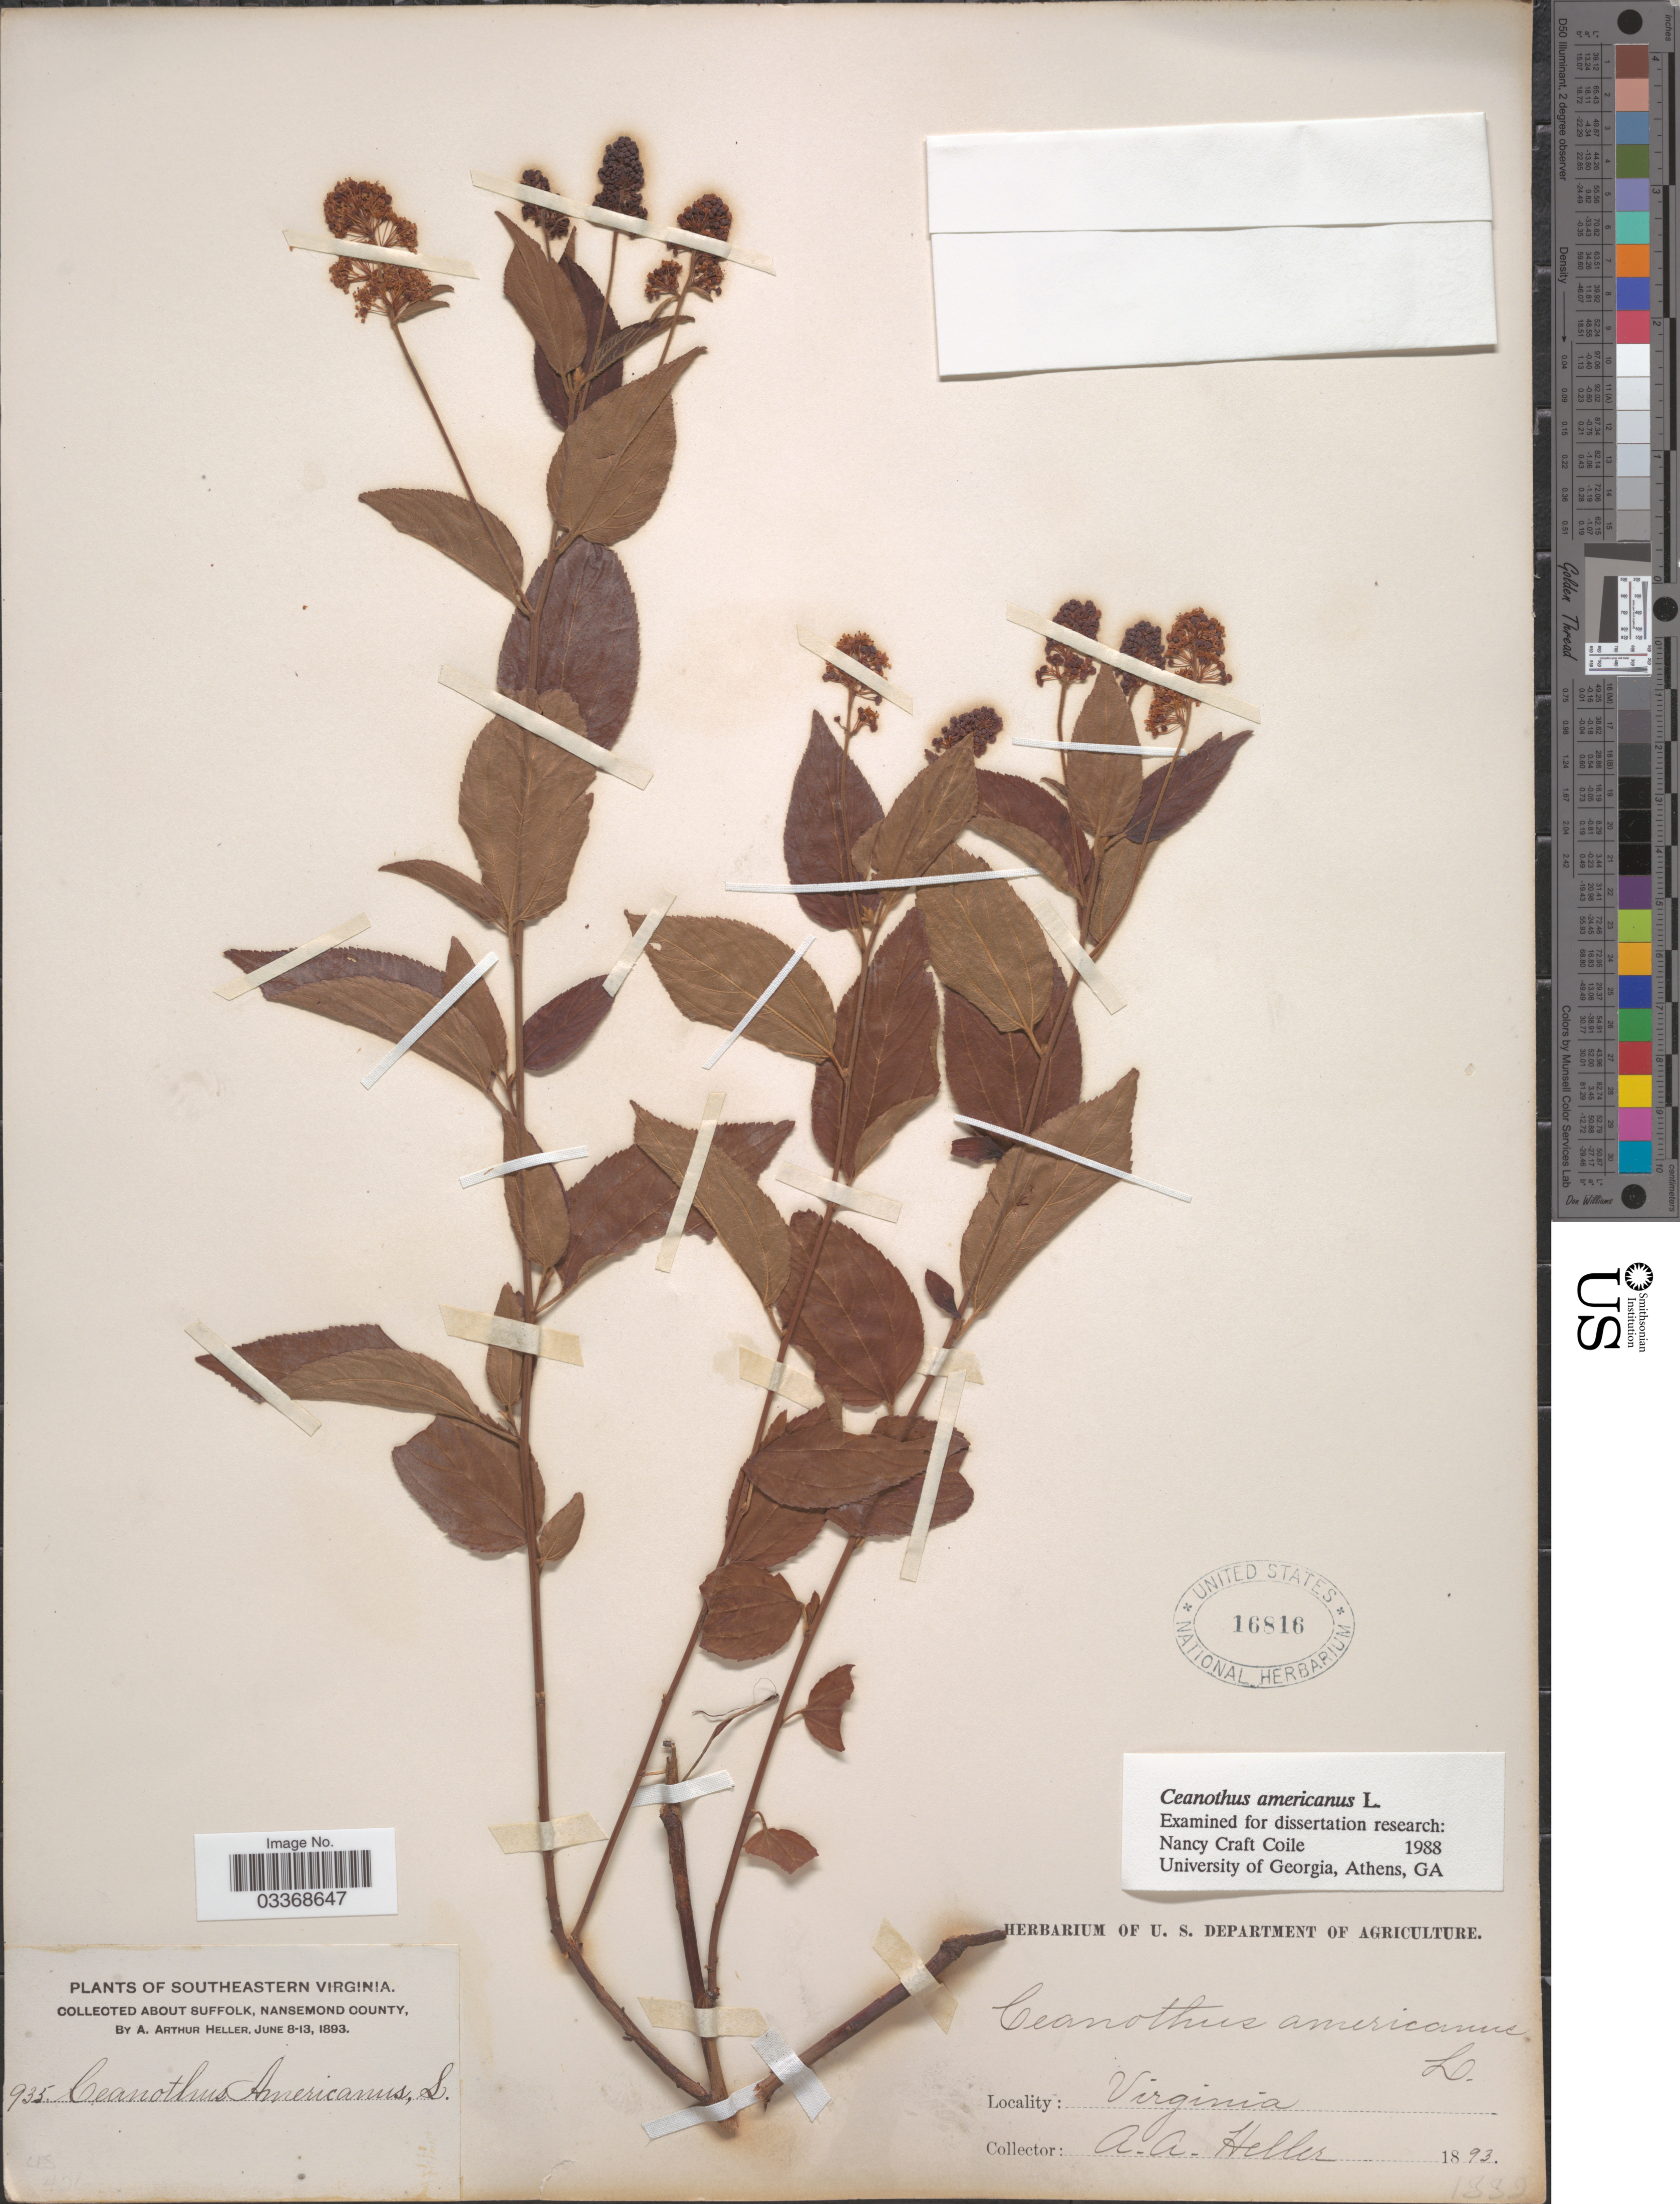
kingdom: Plantae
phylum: Tracheophyta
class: Magnoliopsida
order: Rosales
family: Rhamnaceae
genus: Ceanothus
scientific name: Ceanothus americanus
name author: L.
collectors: A. A. Heller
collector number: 935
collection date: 1893-06-08/1893-06-13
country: United States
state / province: Virginia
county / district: City of Suffolk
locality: Southeastern Virginia. About Suffolk, Nansemond County.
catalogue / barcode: US 16816